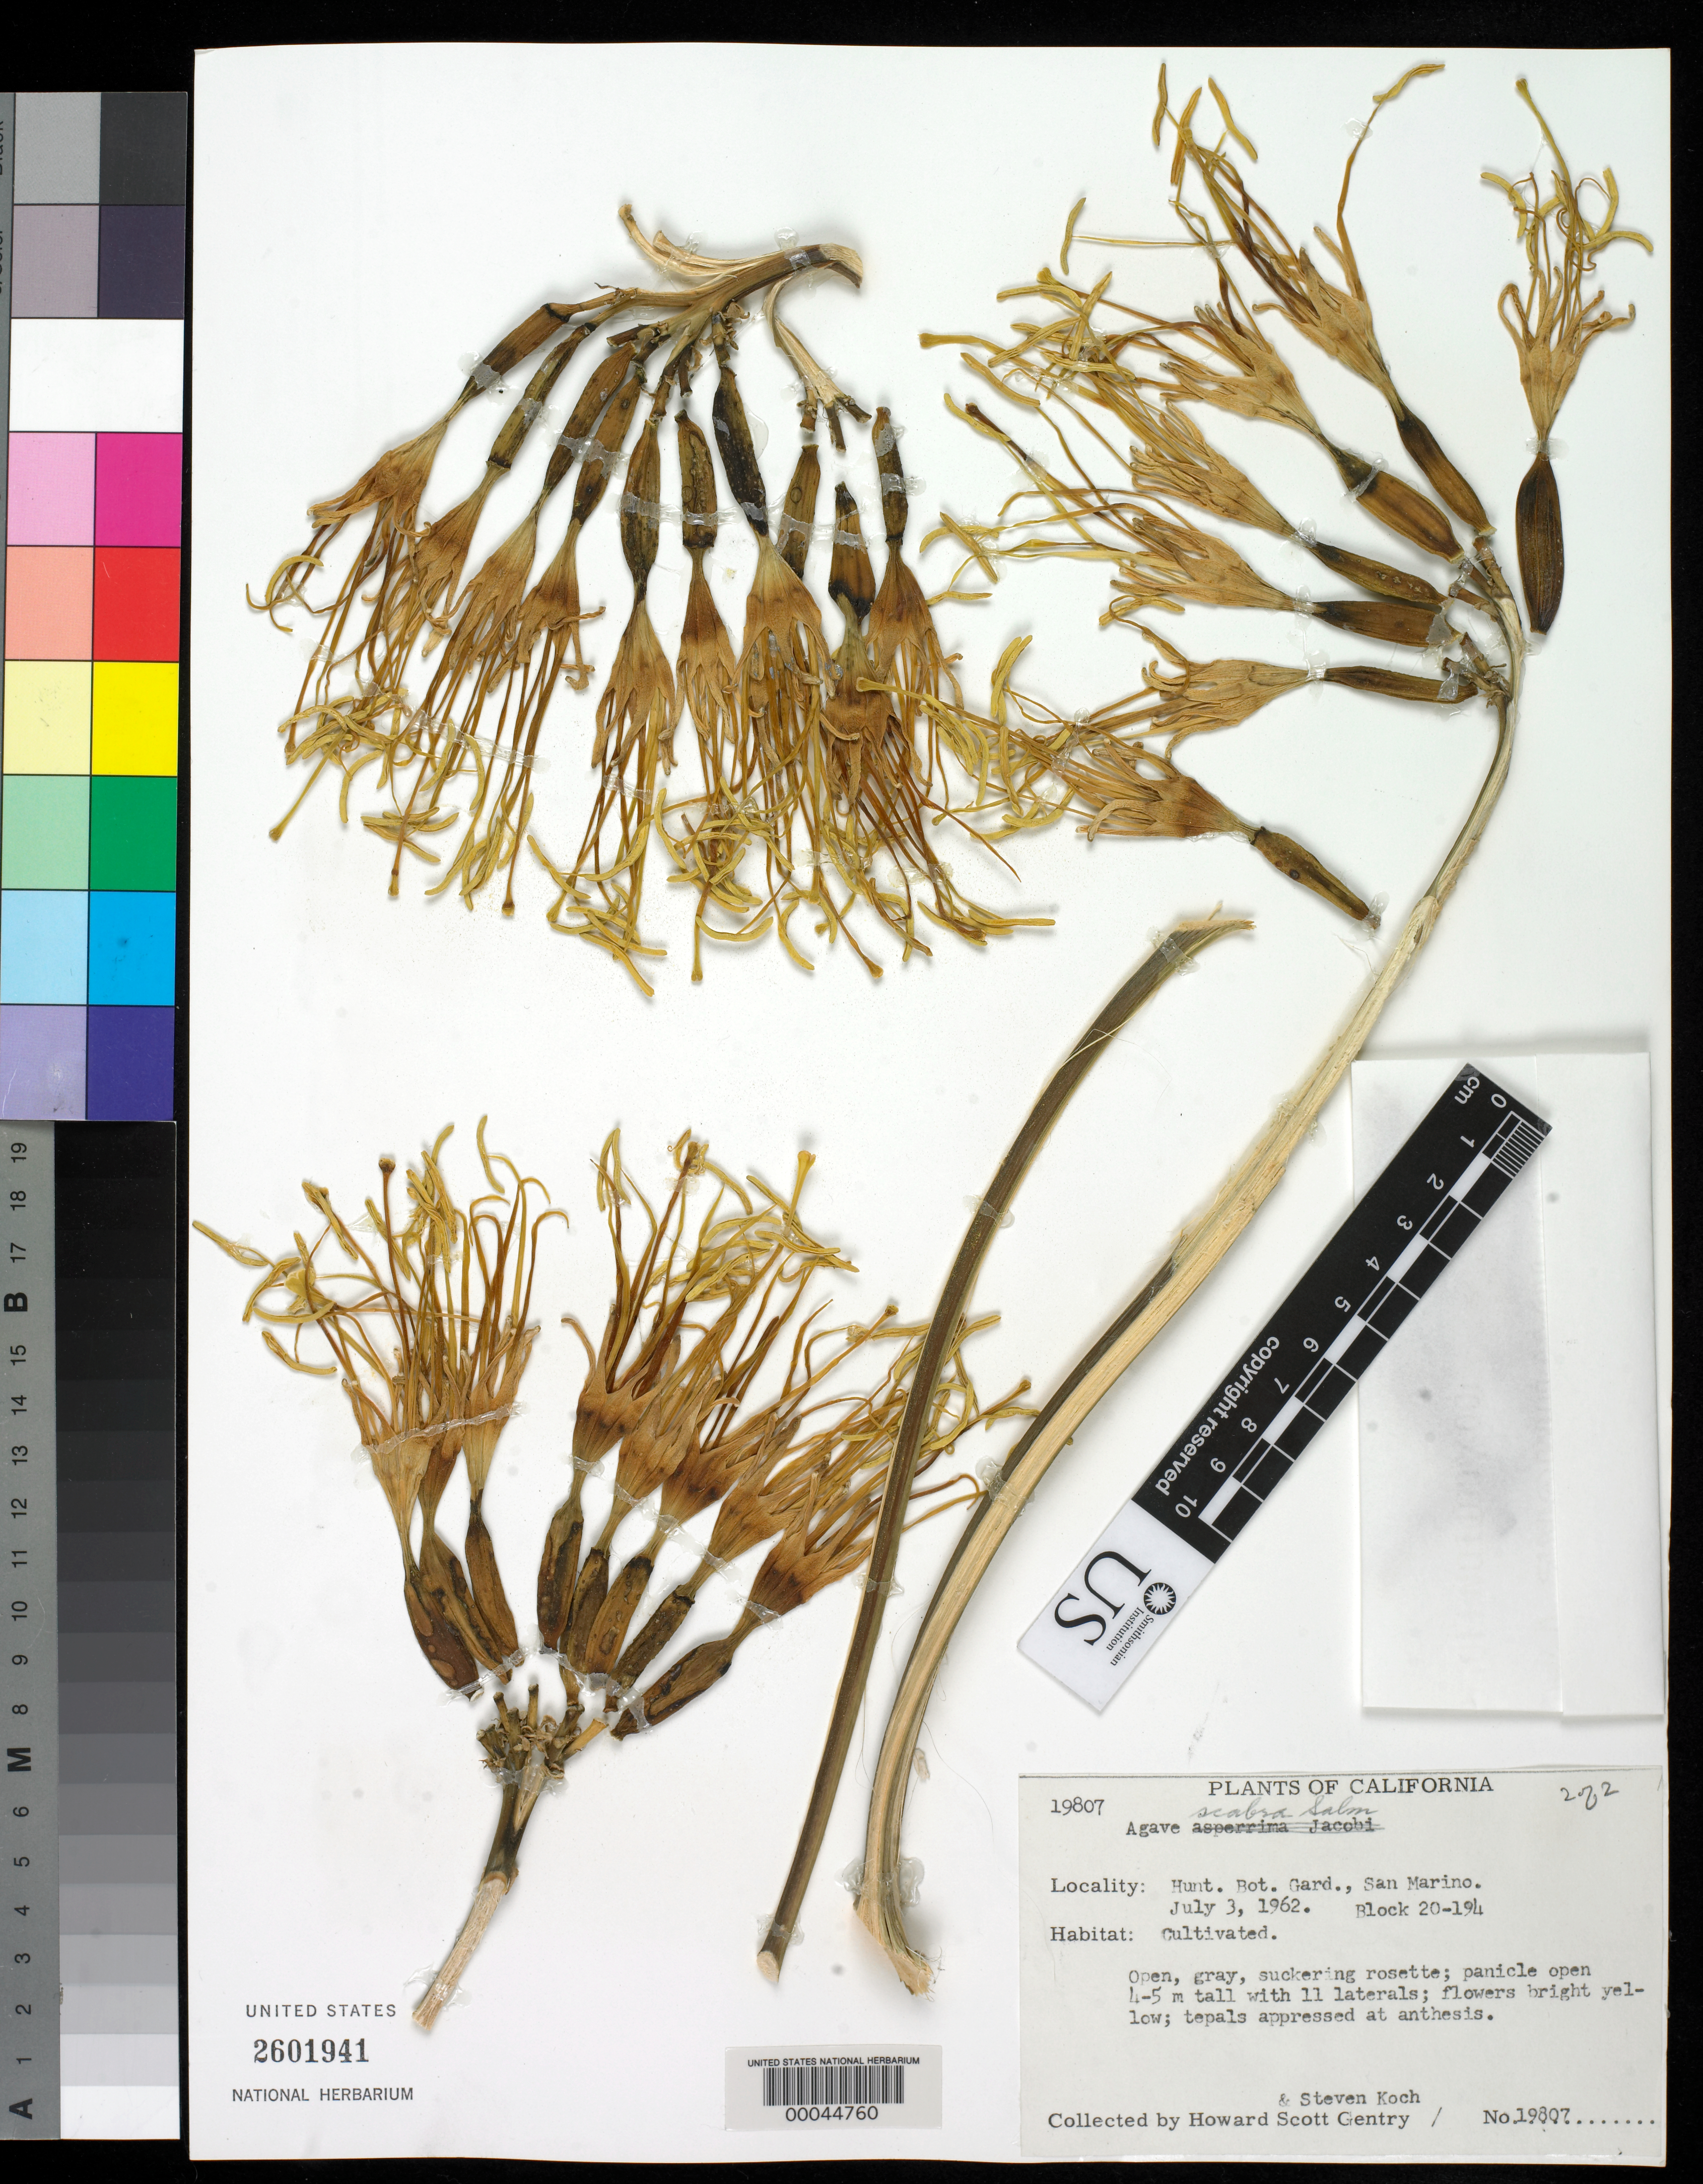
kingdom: Plantae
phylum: Tracheophyta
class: Liliopsida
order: Asparagales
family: Asparagaceae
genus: Agave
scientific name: Agave scabra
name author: Salm-Dyck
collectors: H. S. Gentry & S. D. Koch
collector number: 19807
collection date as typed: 03 Jul 1962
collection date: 1962-07-03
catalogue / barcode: US 2601941